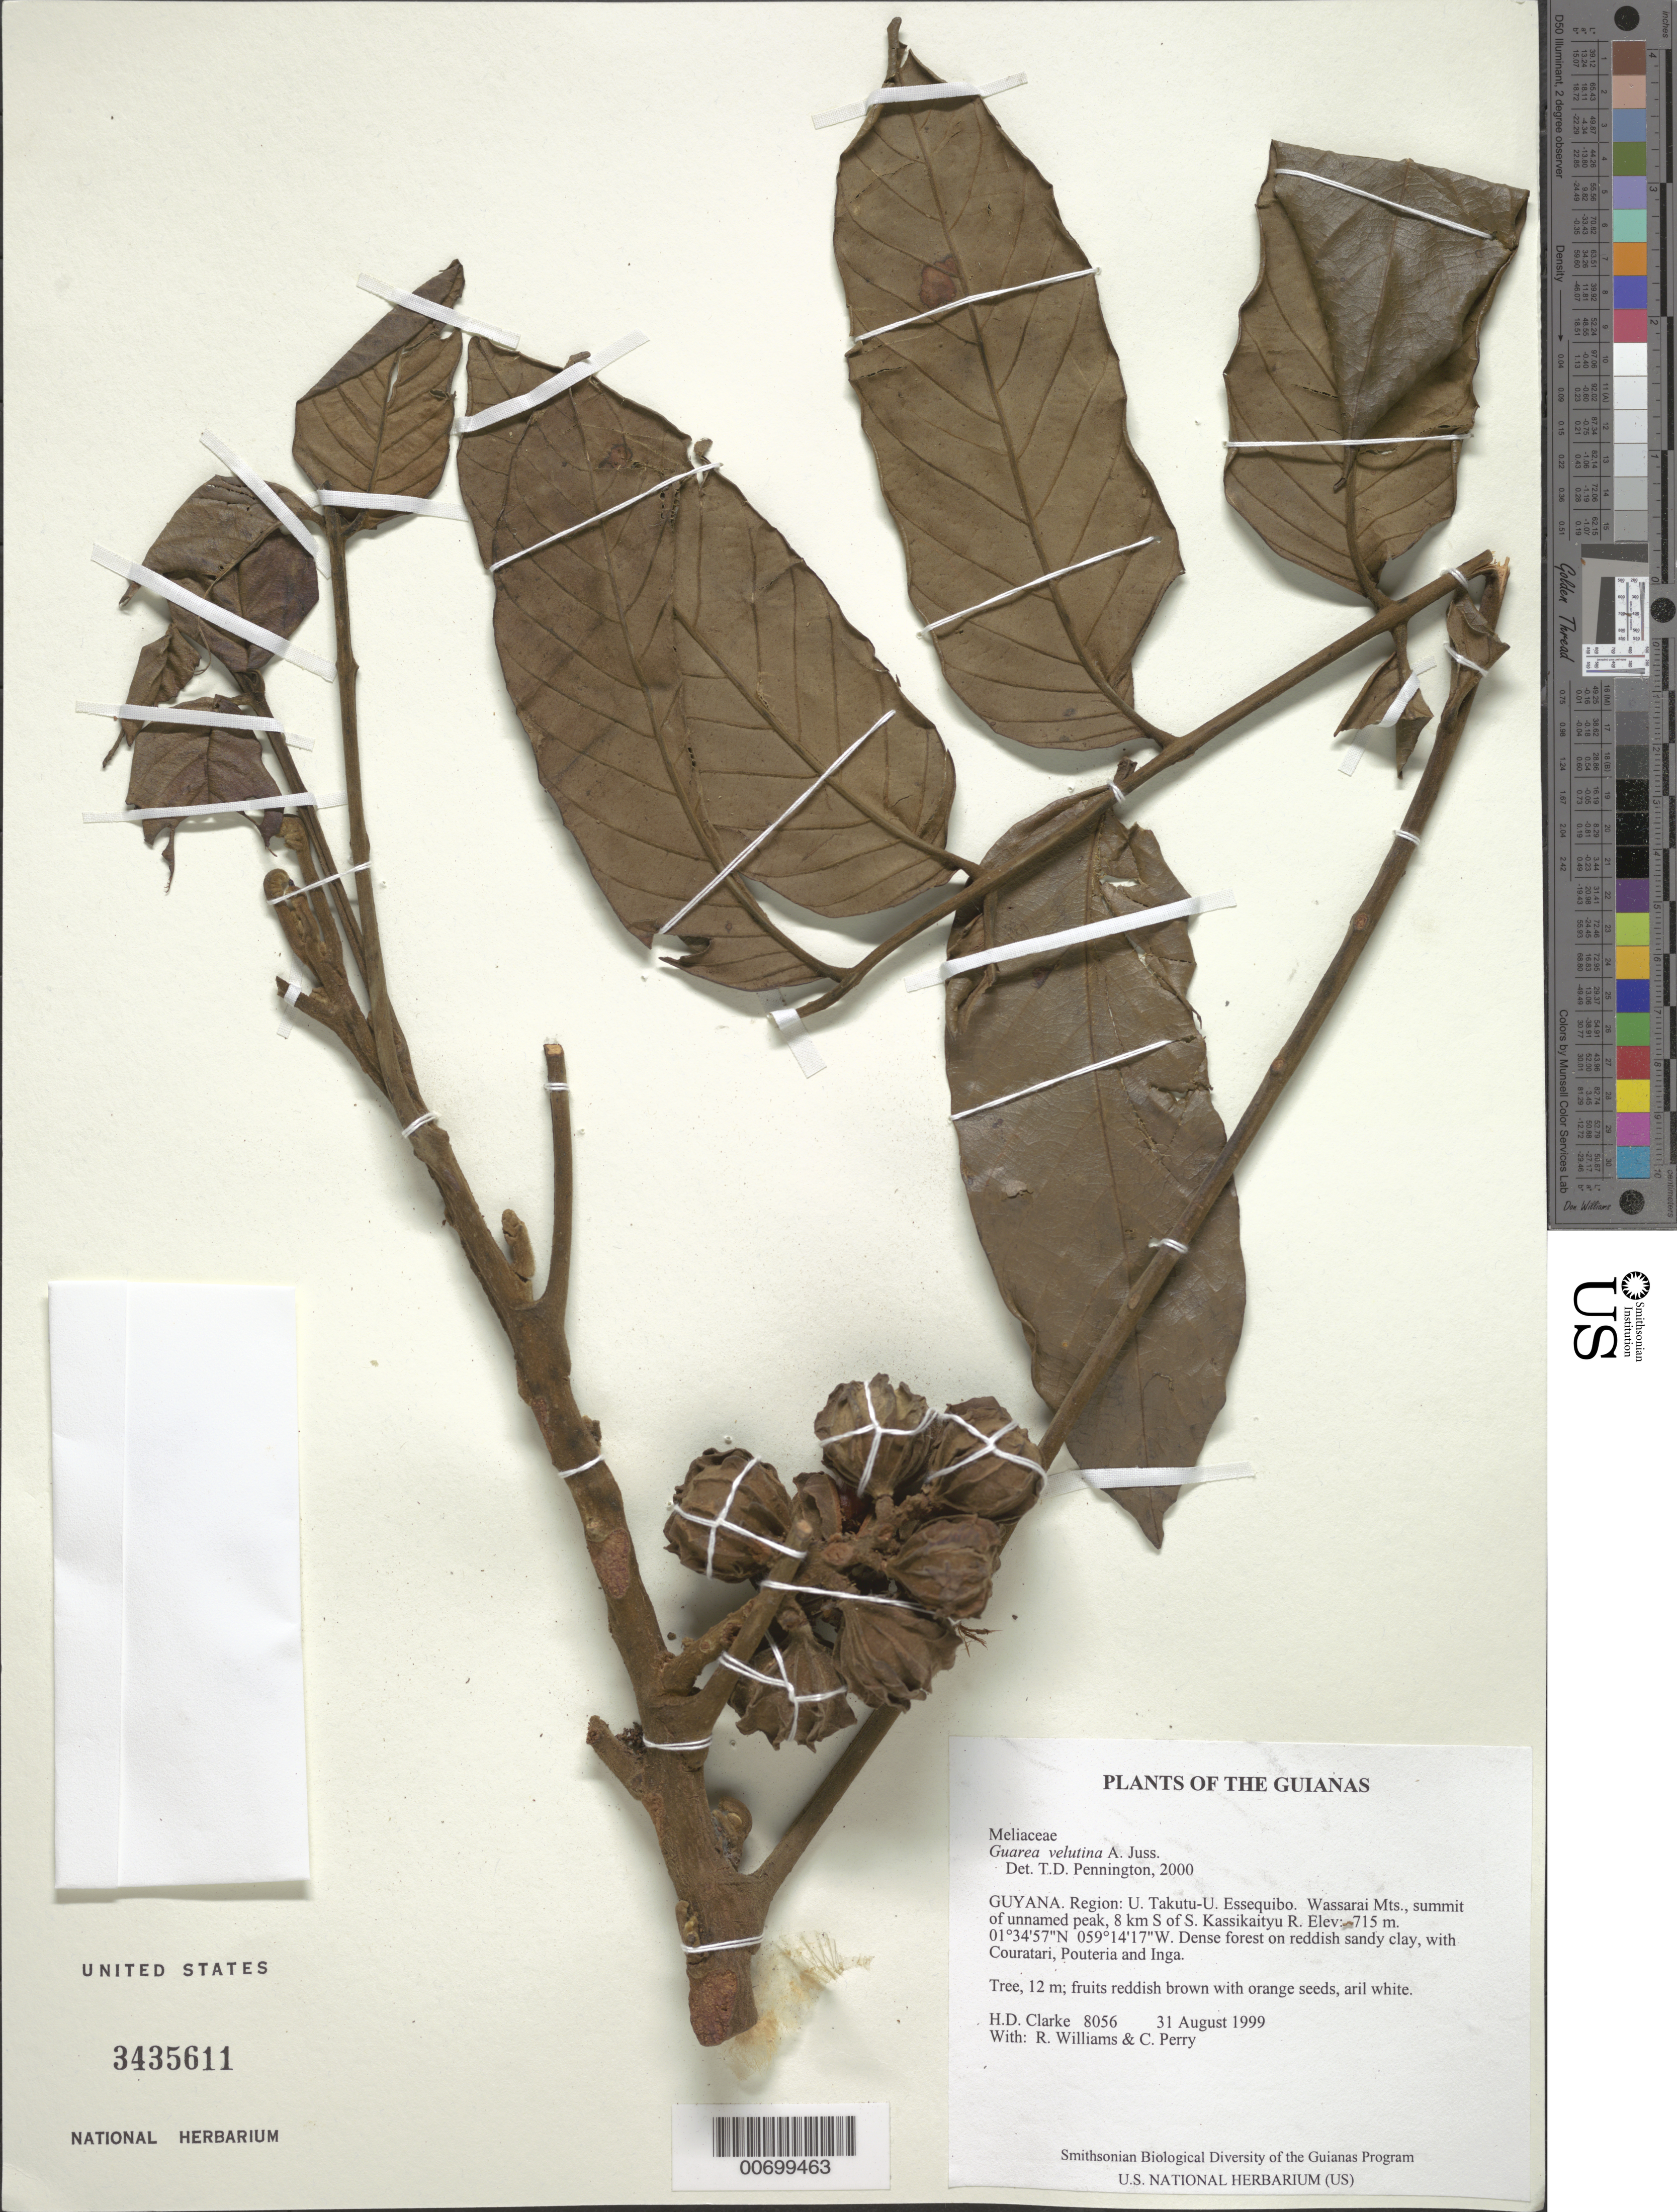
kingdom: Plantae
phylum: Tracheophyta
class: Magnoliopsida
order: Sapindales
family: Meliaceae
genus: Guarea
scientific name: Guarea velutina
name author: A. Juss.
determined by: Pennington, T. D., (K)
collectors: H. D. Clarke, R. Williams & C. Perry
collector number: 8056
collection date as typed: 31 August 1999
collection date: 1999-08-31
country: Guyana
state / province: U. Takutu-U. Essequibo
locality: Wassarai Mts., summit of unnamed peak, 8 km S of S. Kassikaityu R.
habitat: Dense forest on reddish sandy clay, with Couratari, Pouteria and Inga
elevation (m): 715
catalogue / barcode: US 3435611